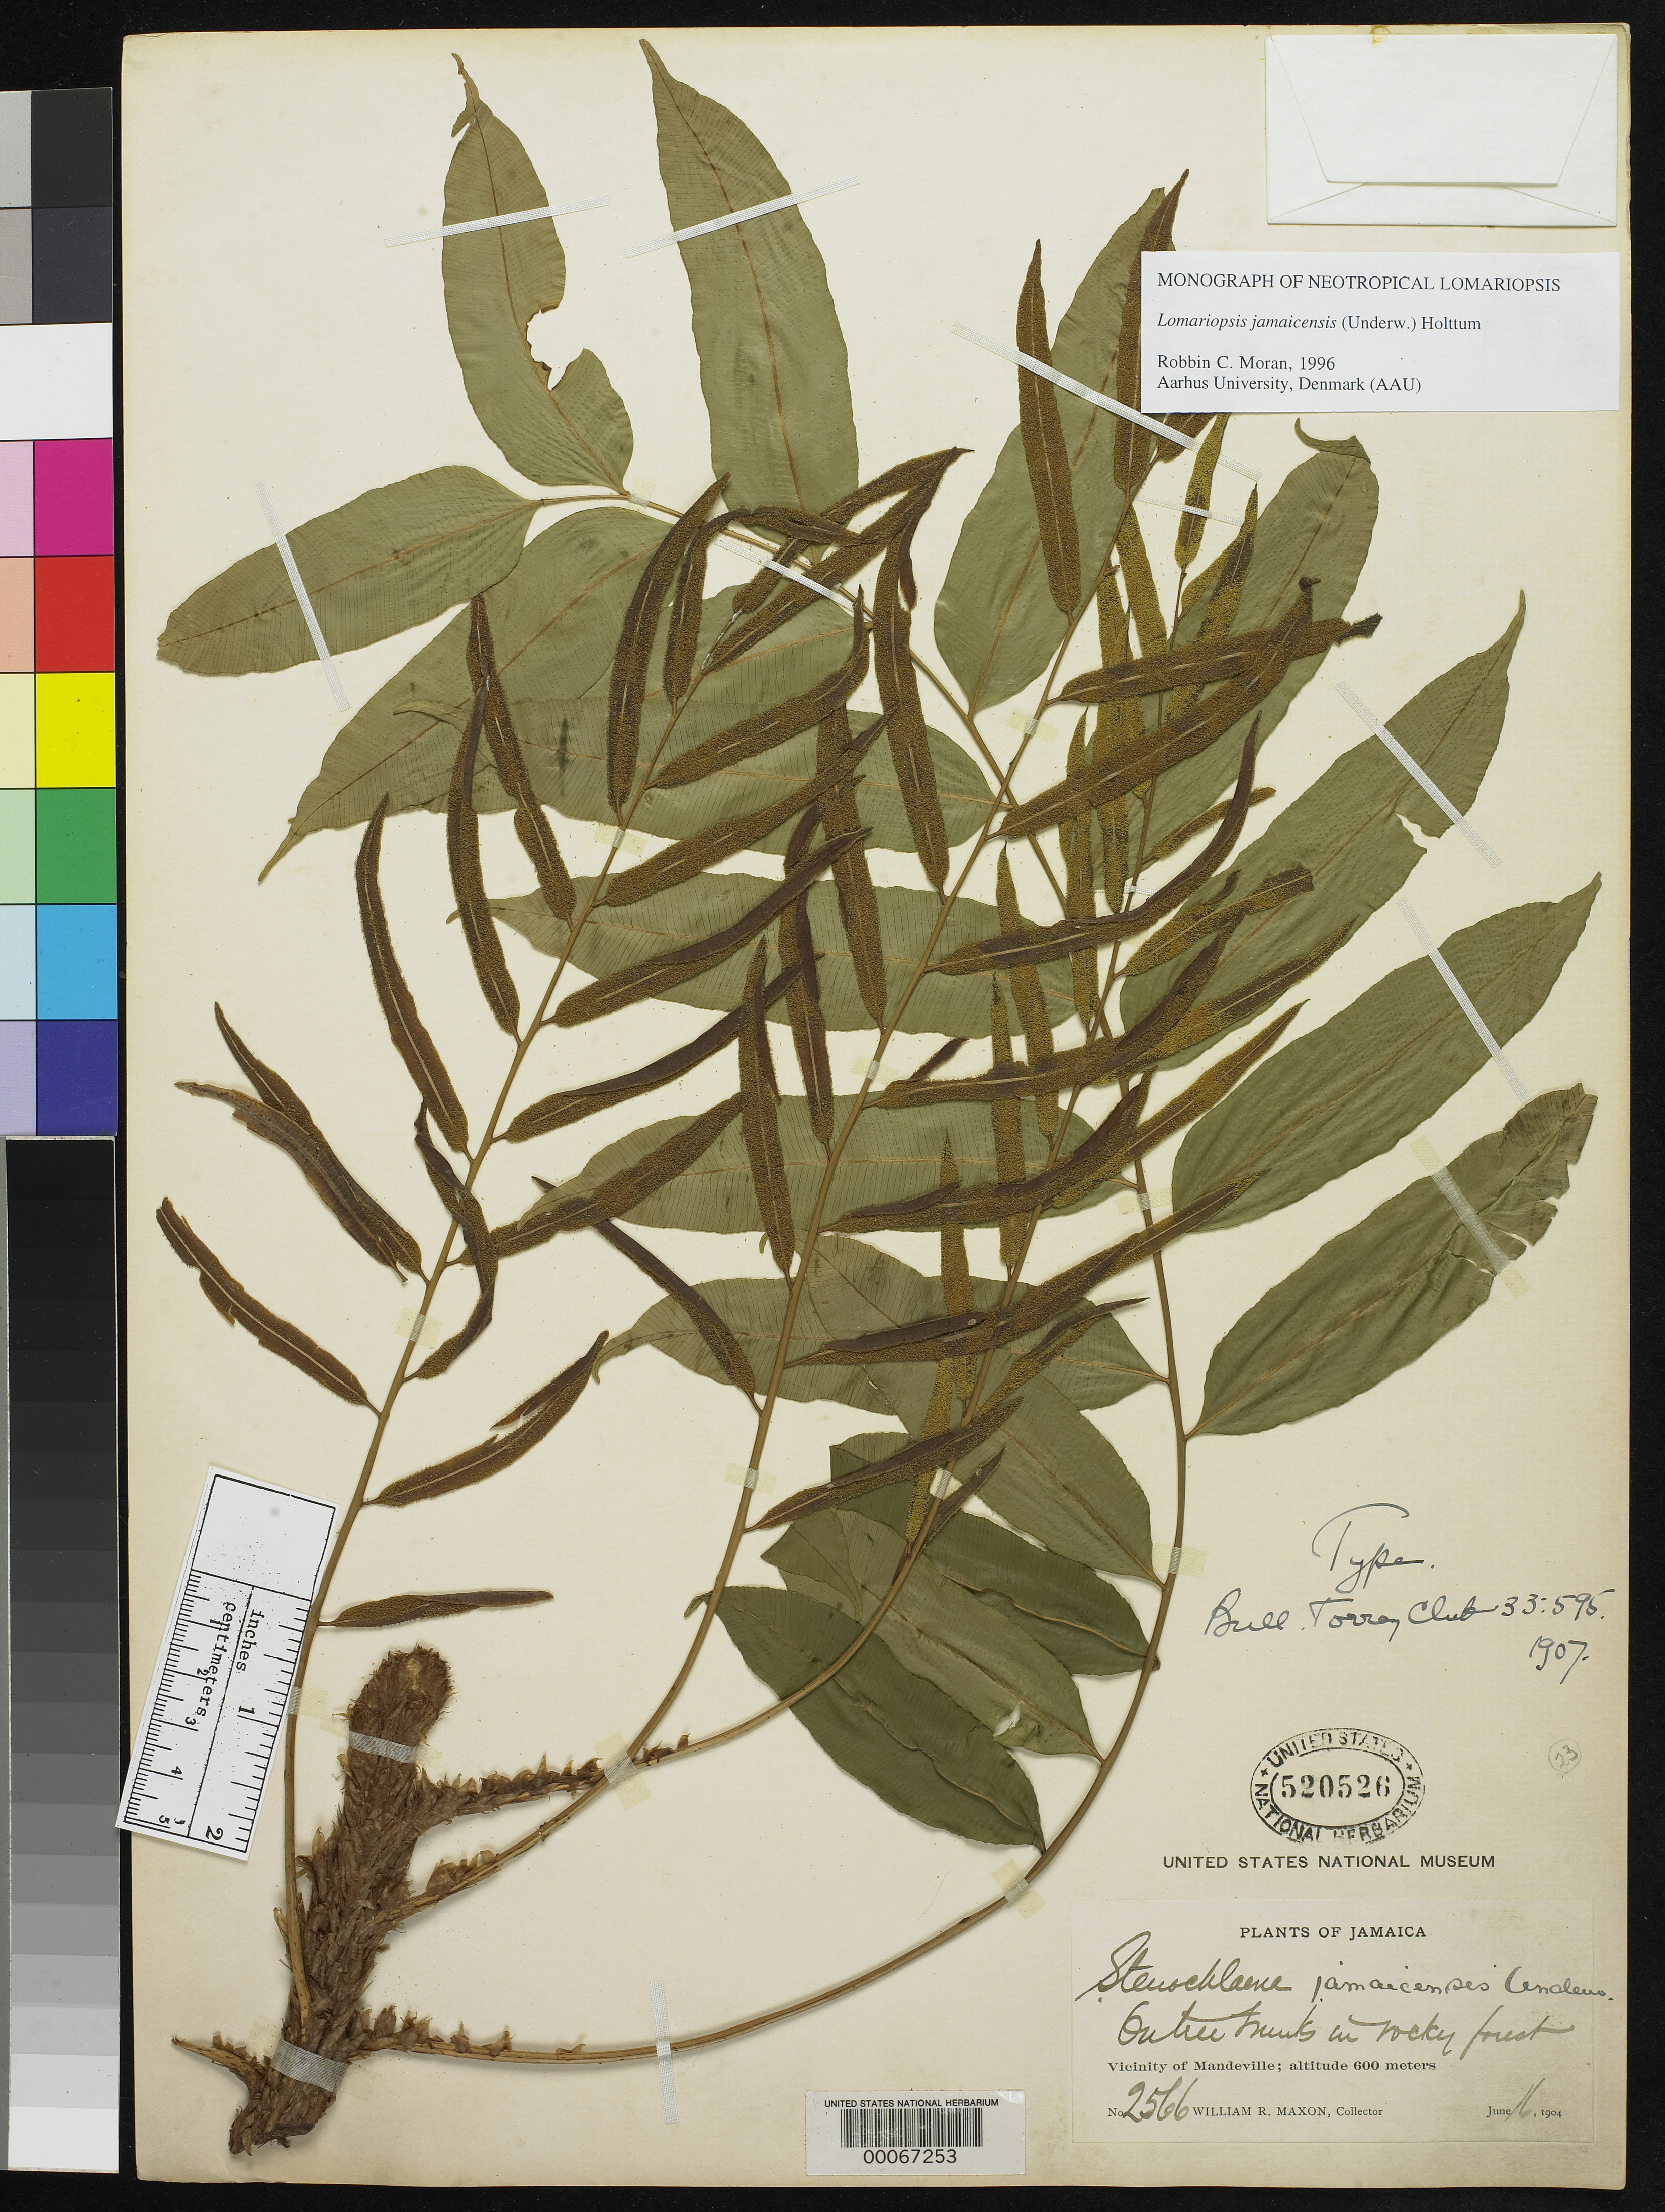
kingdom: Plantae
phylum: Tracheophyta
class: Polypodiopsida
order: Polypodiales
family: Blechnaceae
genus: Stenochlaena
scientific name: Stenochlaena jamaicensis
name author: Underw.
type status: Holotype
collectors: W. R. Maxon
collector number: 2566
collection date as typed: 16 Jun 1904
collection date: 1904-06-16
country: Jamaica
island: Greater Antilles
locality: Vicinity of Mandeville.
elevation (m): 600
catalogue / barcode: US 520526